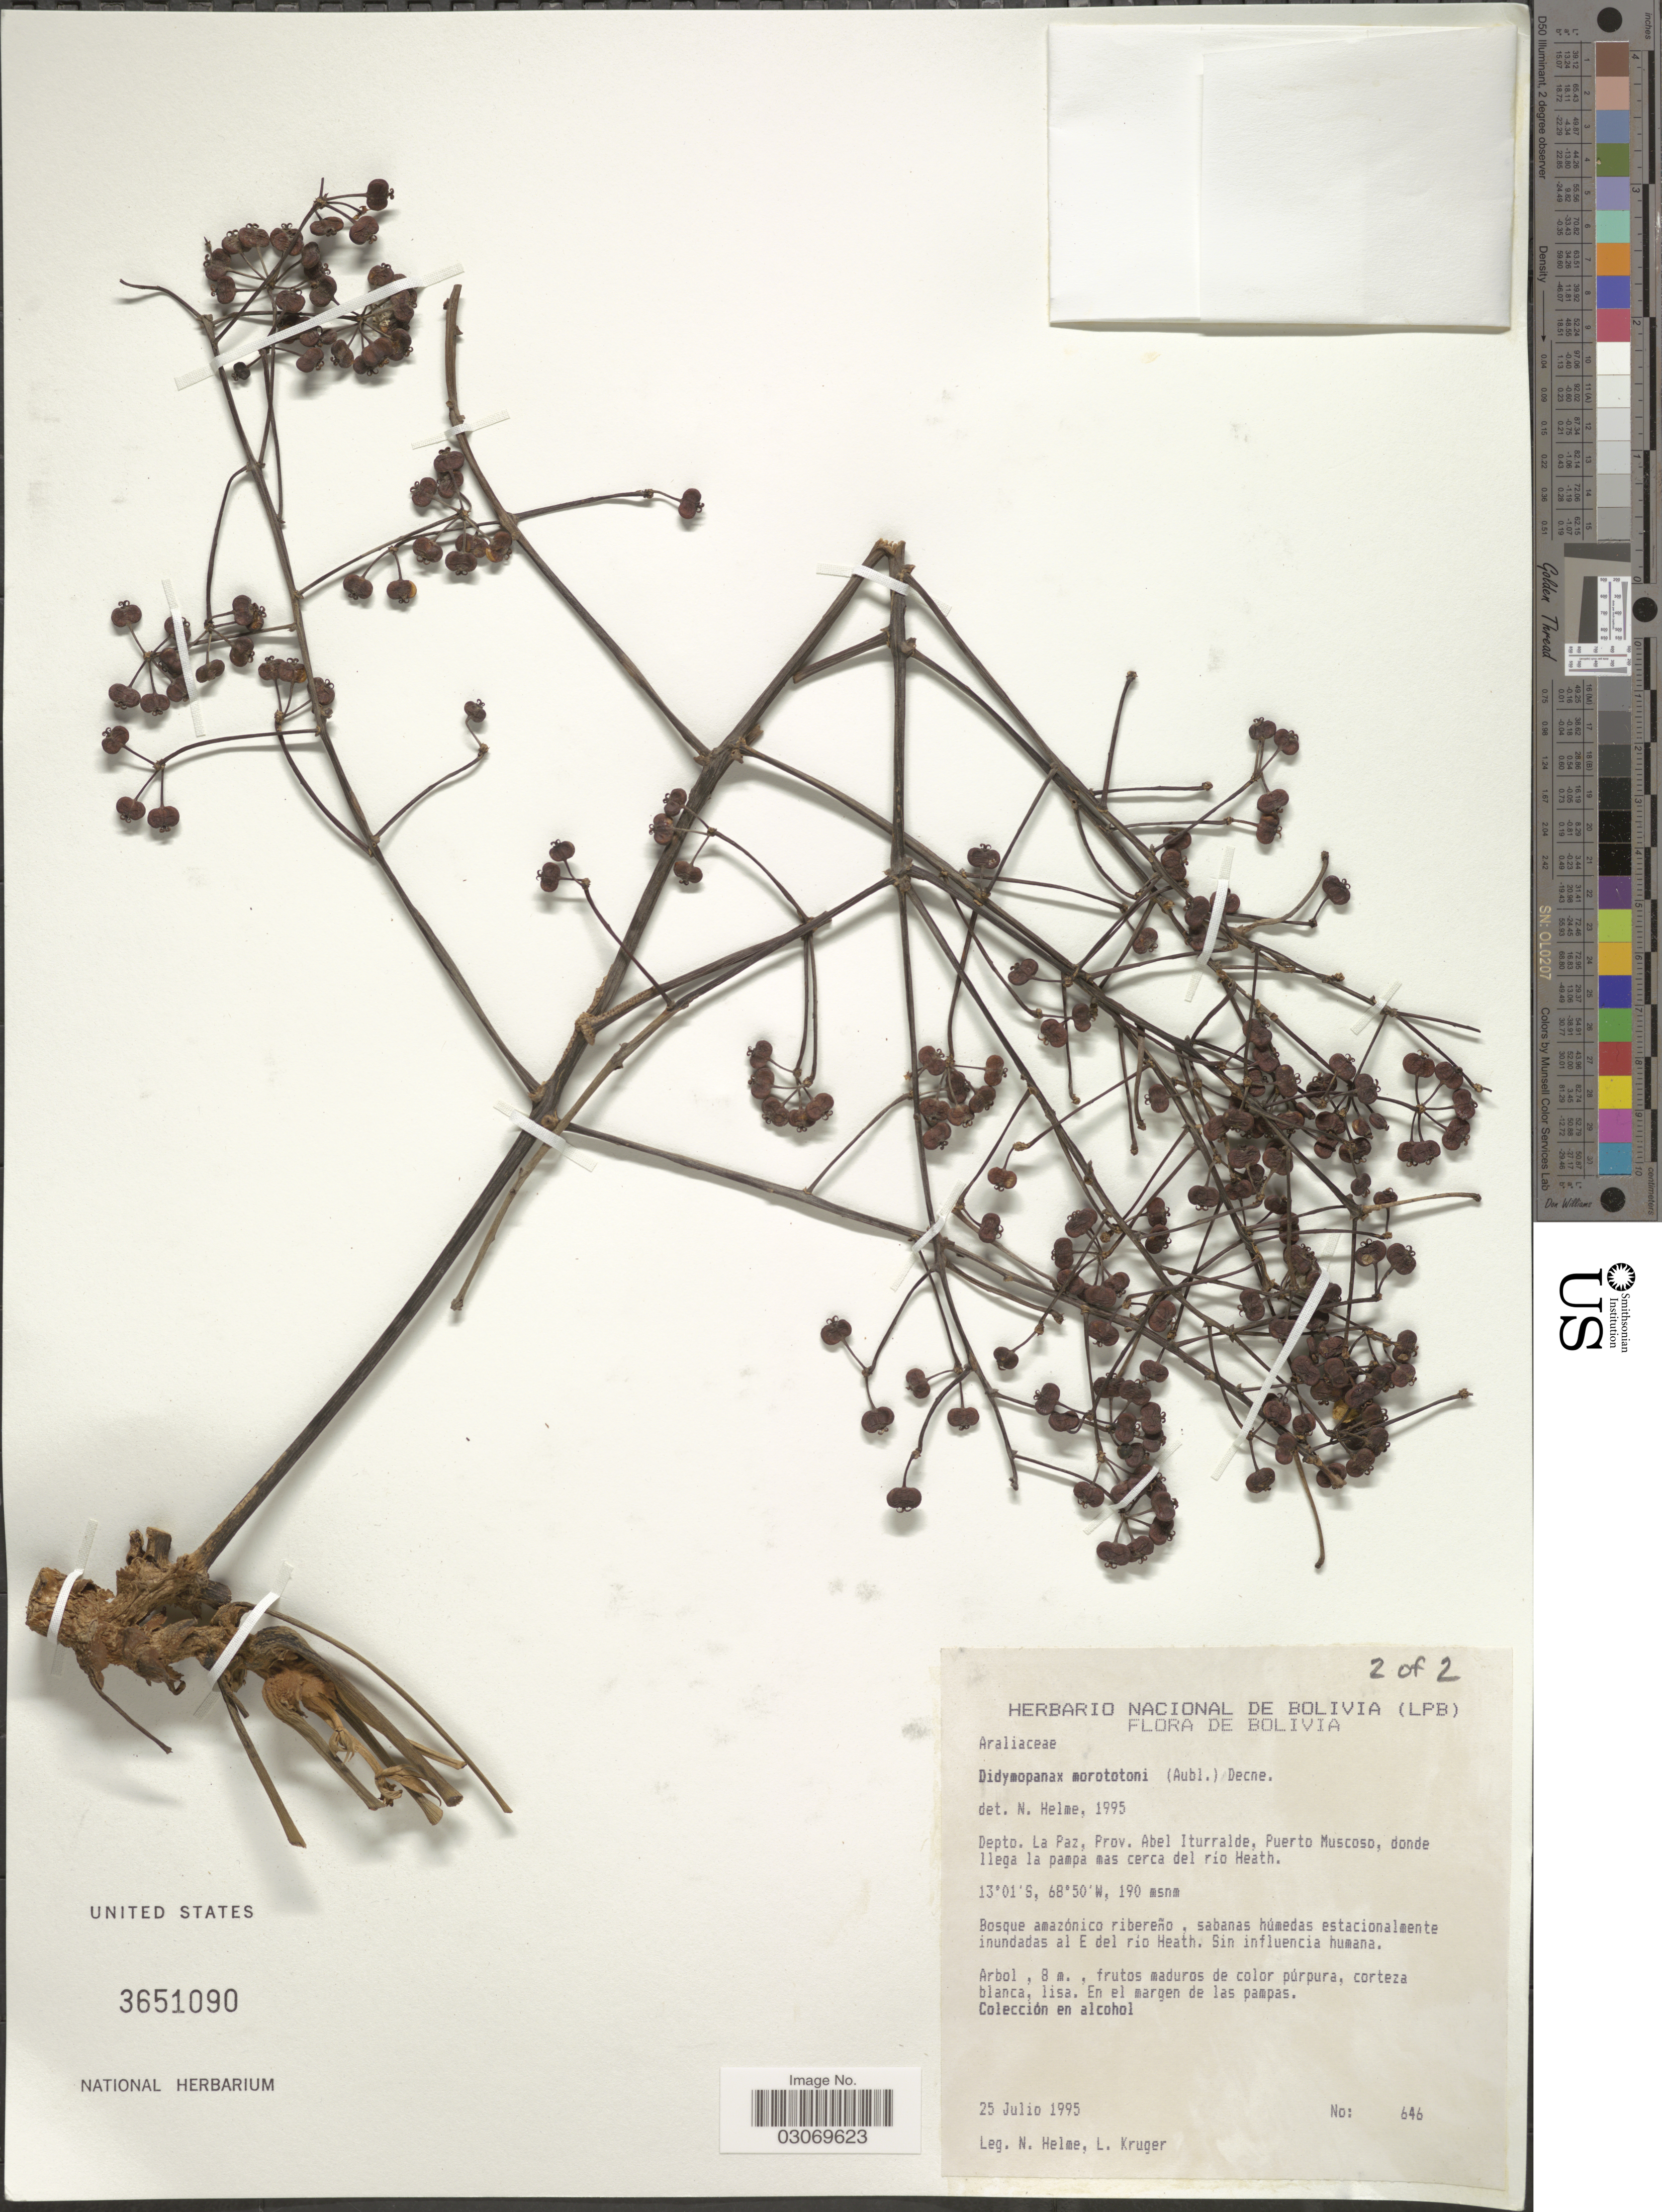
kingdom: Plantae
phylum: Tracheophyta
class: Magnoliopsida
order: Apiales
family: Araliaceae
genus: Schefflera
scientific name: Schefflera morototoni (Aubl.) Maguire, Steyerm. & Frodin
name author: (Aubl.) Maguire et al.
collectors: N. Helme & L. Kruger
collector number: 646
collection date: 1995-07-25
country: Bolivia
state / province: La Paz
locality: Depto. La Paz, Prov. Abel Iturralde, Puerto Muscoso, donde llega la pampa mas cerca del rio Heath.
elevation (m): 190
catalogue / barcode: US 3651090